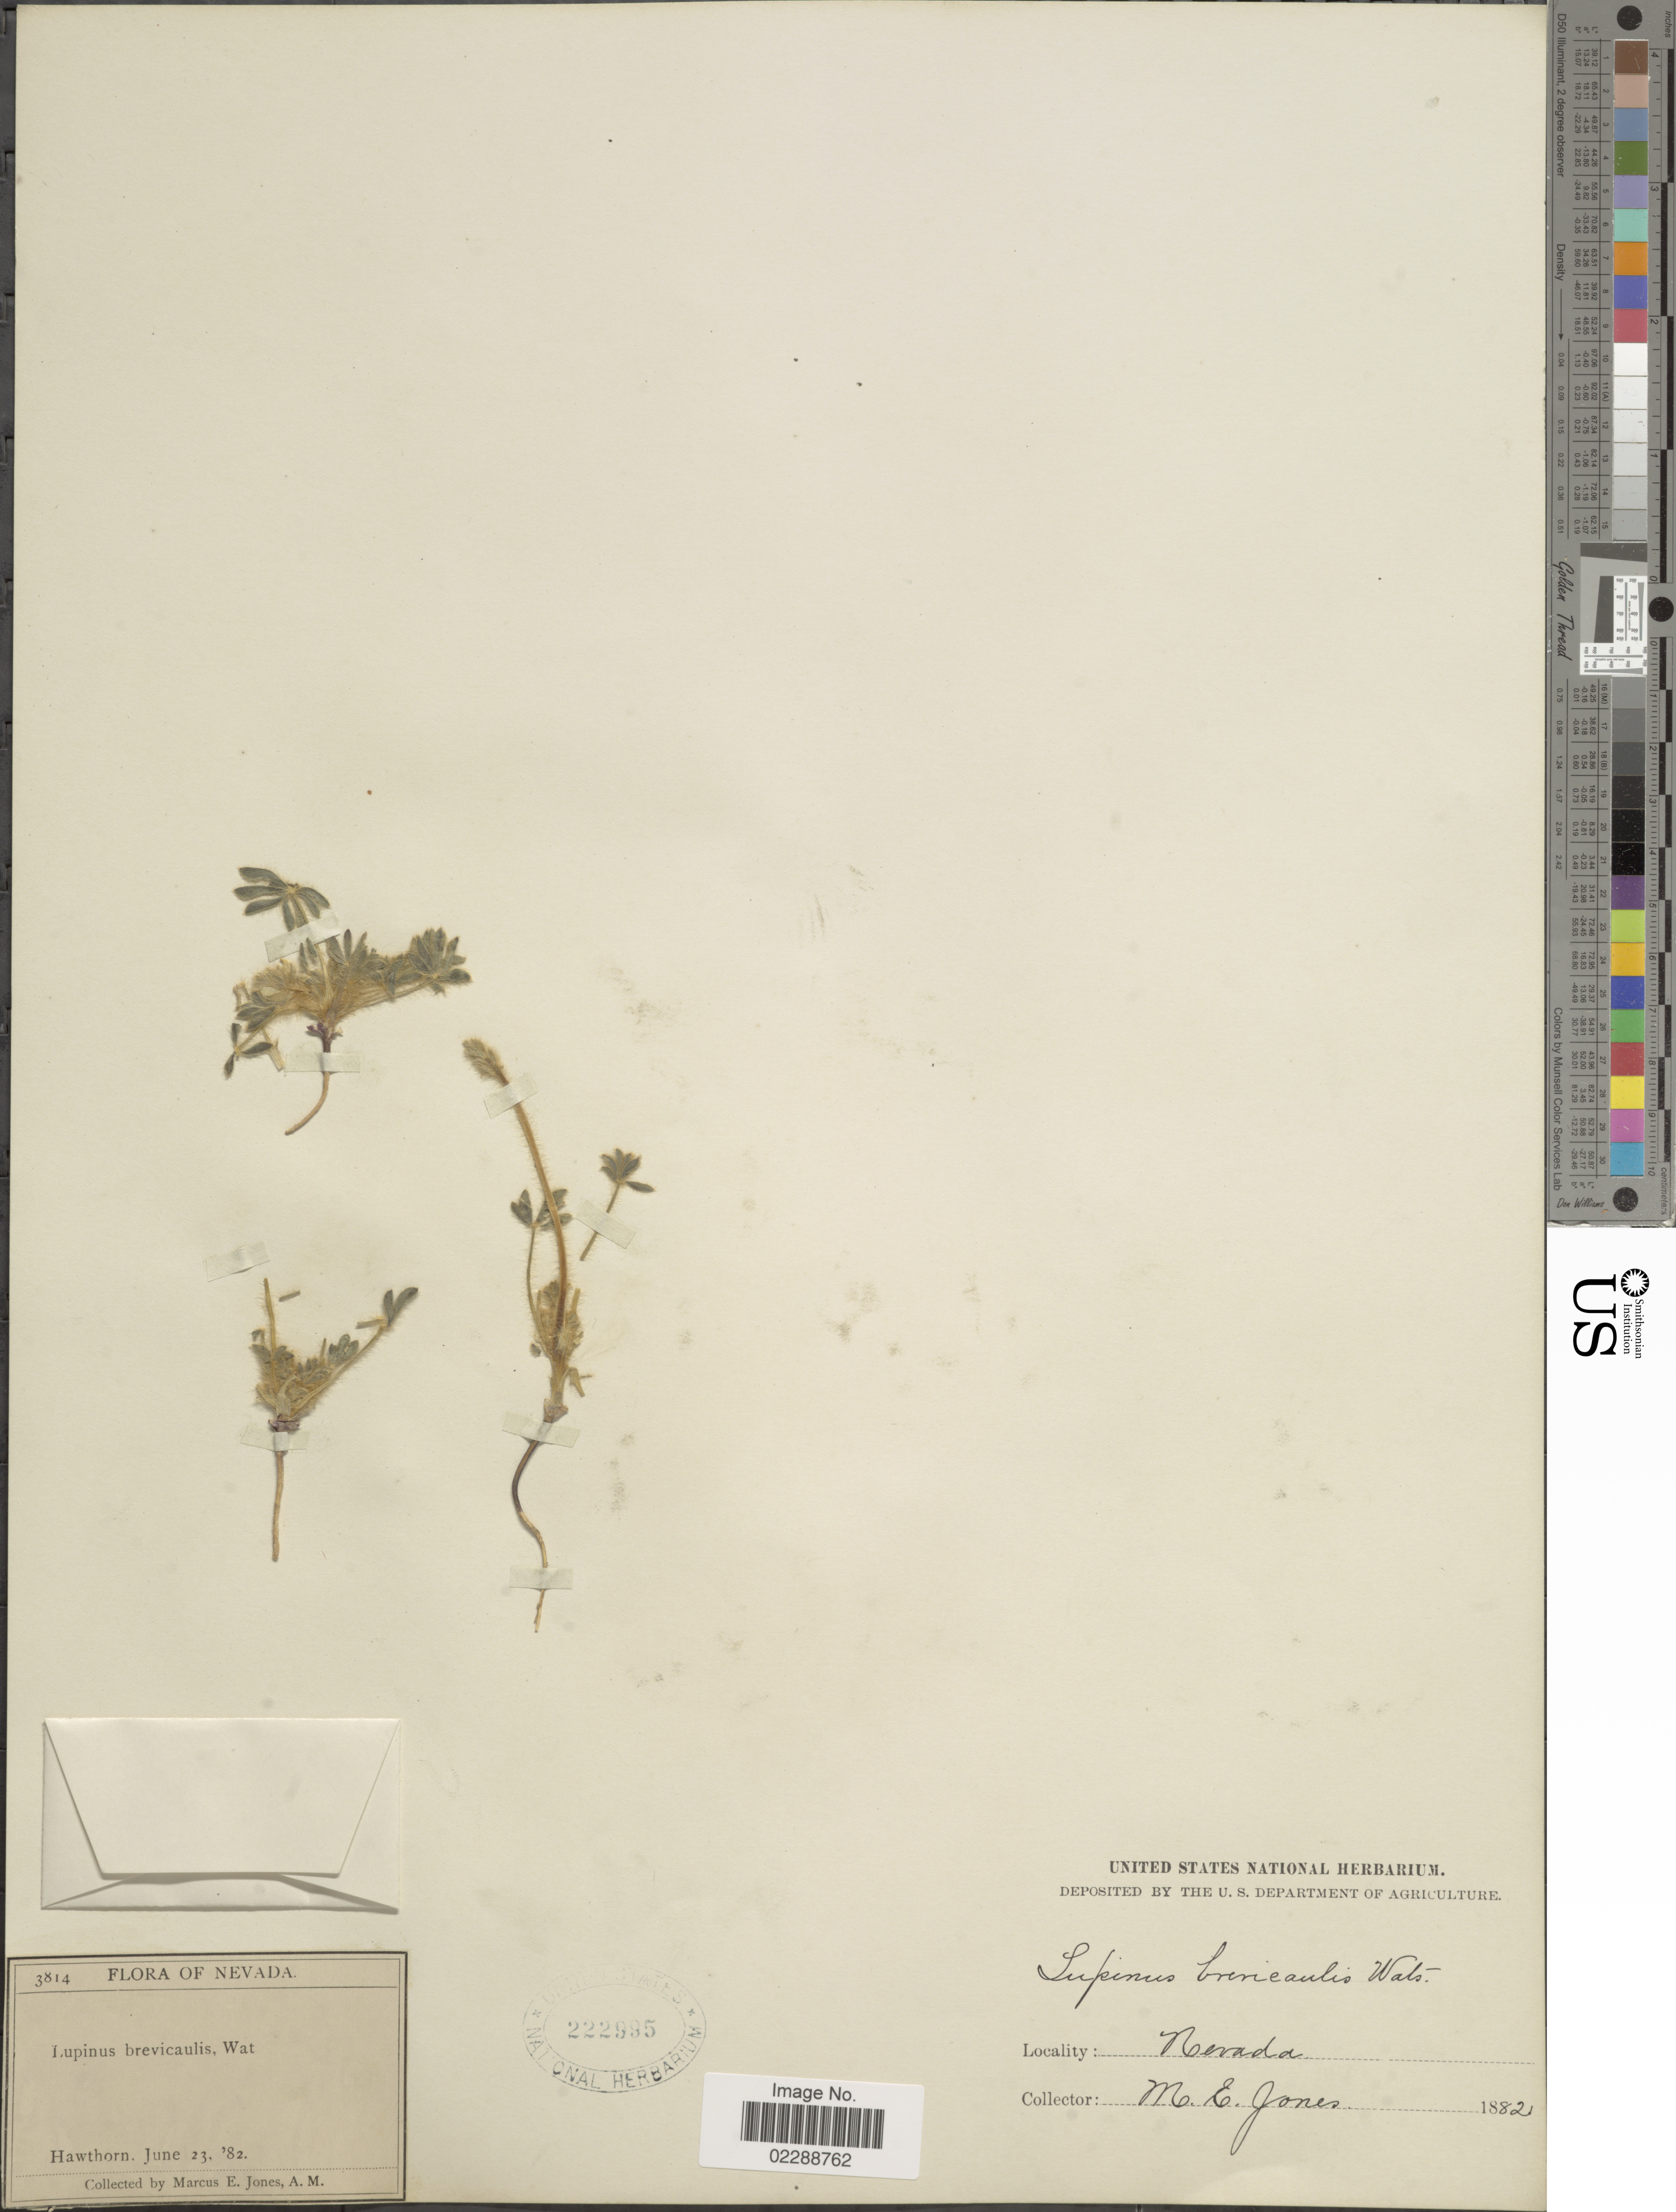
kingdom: Plantae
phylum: Tracheophyta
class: Magnoliopsida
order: Fabales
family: Fabaceae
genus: Lupinus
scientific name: Lupinus sp.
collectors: M. E. Jones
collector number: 3814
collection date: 1882-06-23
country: United States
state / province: Nevada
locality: Hawthorn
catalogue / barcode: US 222995